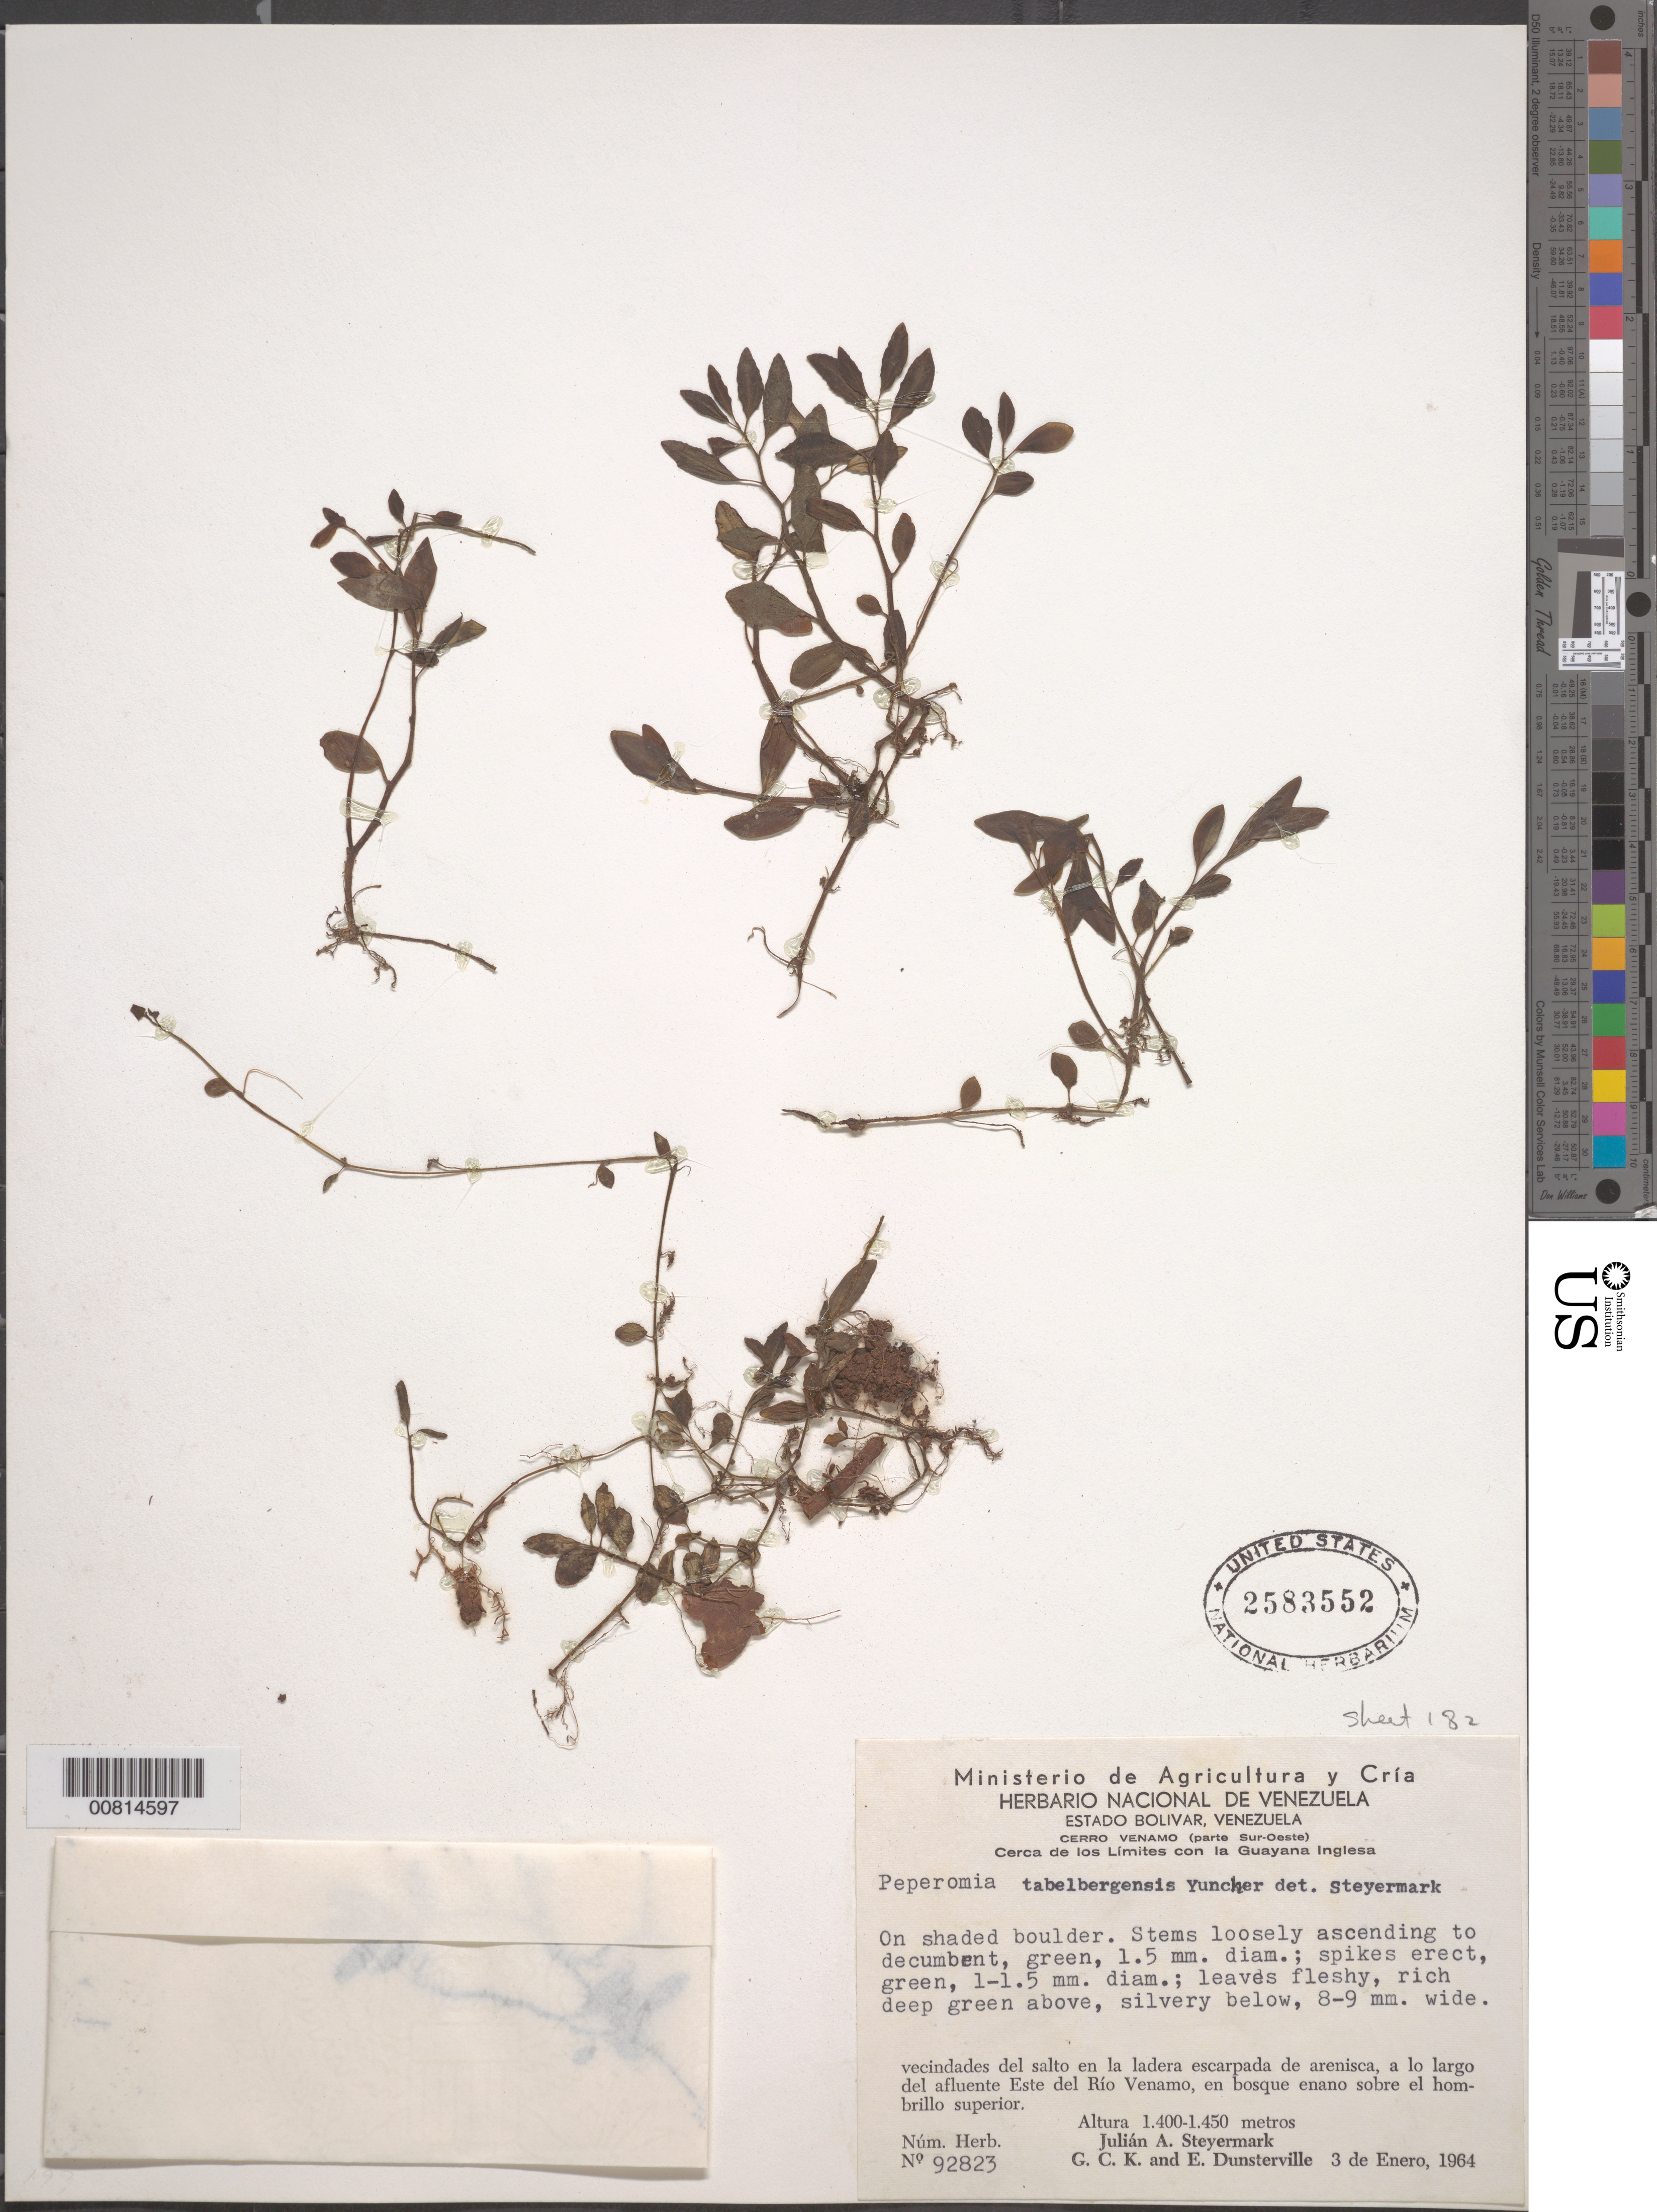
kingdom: Plantae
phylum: Tracheophyta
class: Magnoliopsida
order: Piperales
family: Piperaceae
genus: Peperomia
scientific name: Peperomia ouabianae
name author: C. DC.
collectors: J. Steyermark, G. C. K. Dunsterville & E. Dunsterville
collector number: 92823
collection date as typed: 3-Jan-64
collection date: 1964-01-03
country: Venezuela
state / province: Bolívar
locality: Cerro Venamo (parte Sur-Oeste), Río Venamo, Río Venamo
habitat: Ladera escarpada de arenisca, bosque enano sobre el hombrillo superior; on shaded boulder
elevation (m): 1400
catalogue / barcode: US 2583552